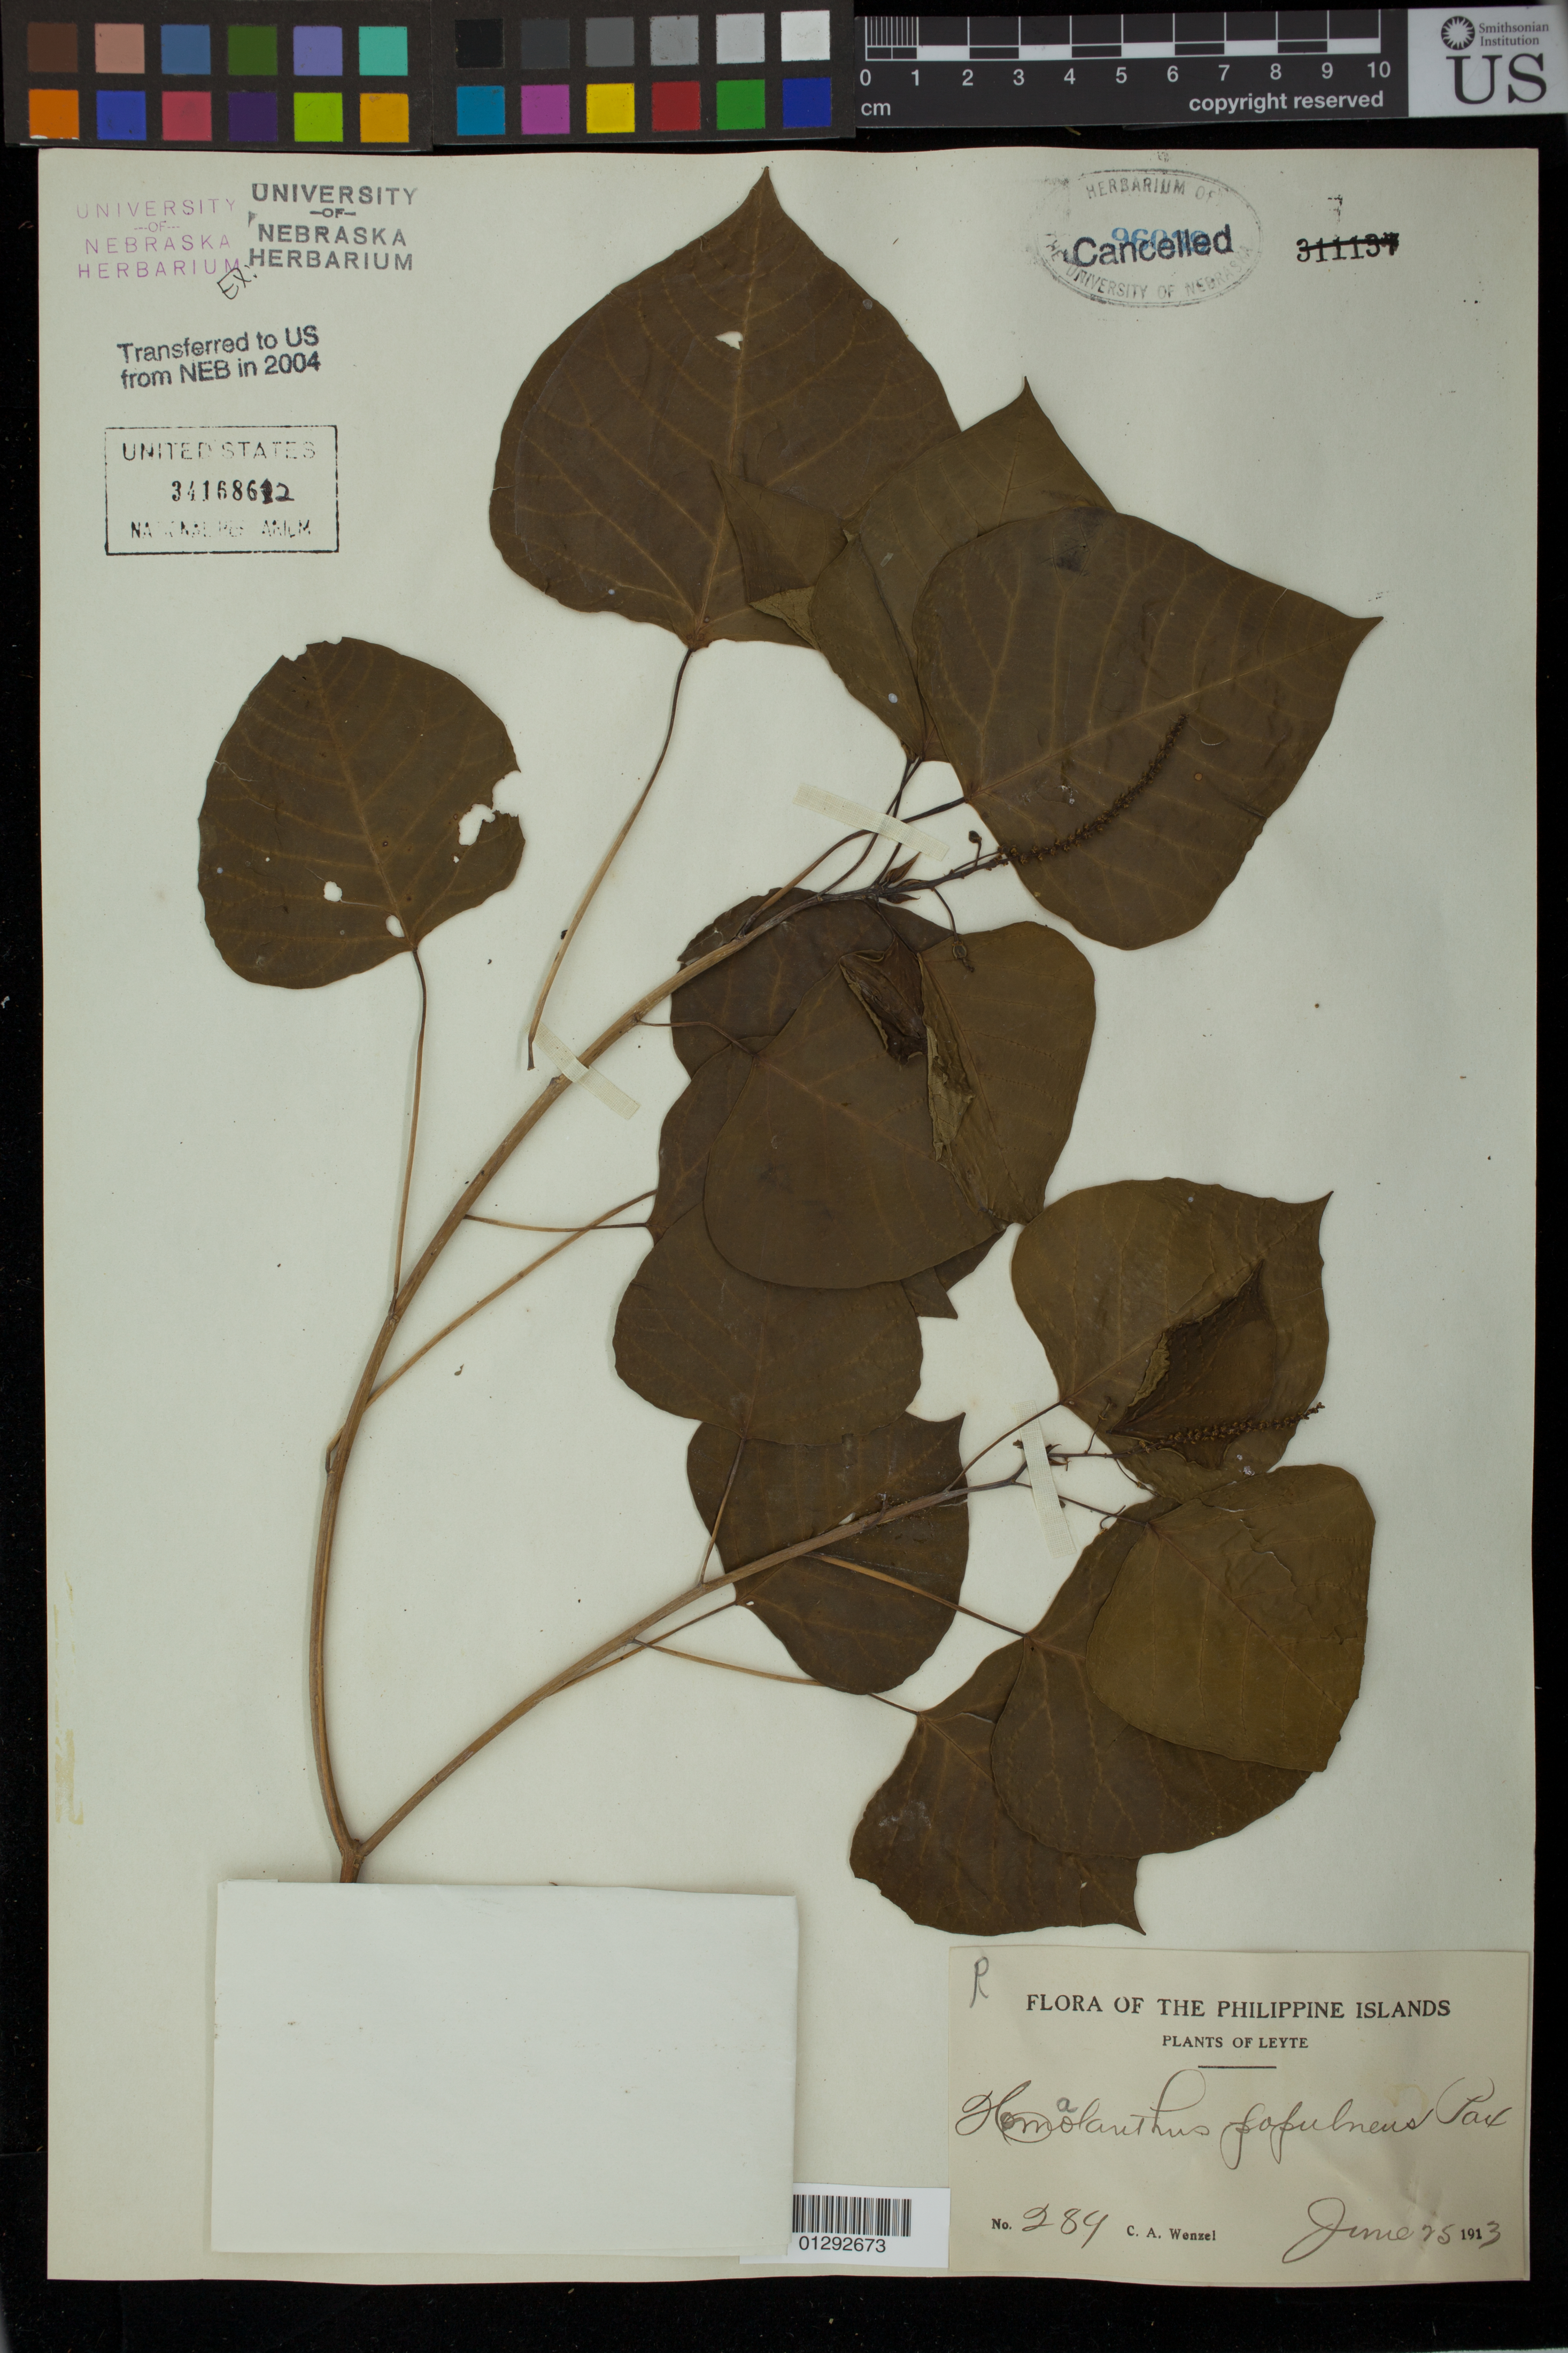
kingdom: Plantae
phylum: Tracheophyta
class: Magnoliopsida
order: Malpighiales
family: Euphorbiaceae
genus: Homalanthus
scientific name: Homalanthus populneus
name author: (Geiseler) Kuntze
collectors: C. Wenzel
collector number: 284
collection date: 1913-06-25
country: Philippines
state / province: Eastern Visayas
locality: Leyte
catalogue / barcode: US 3416862